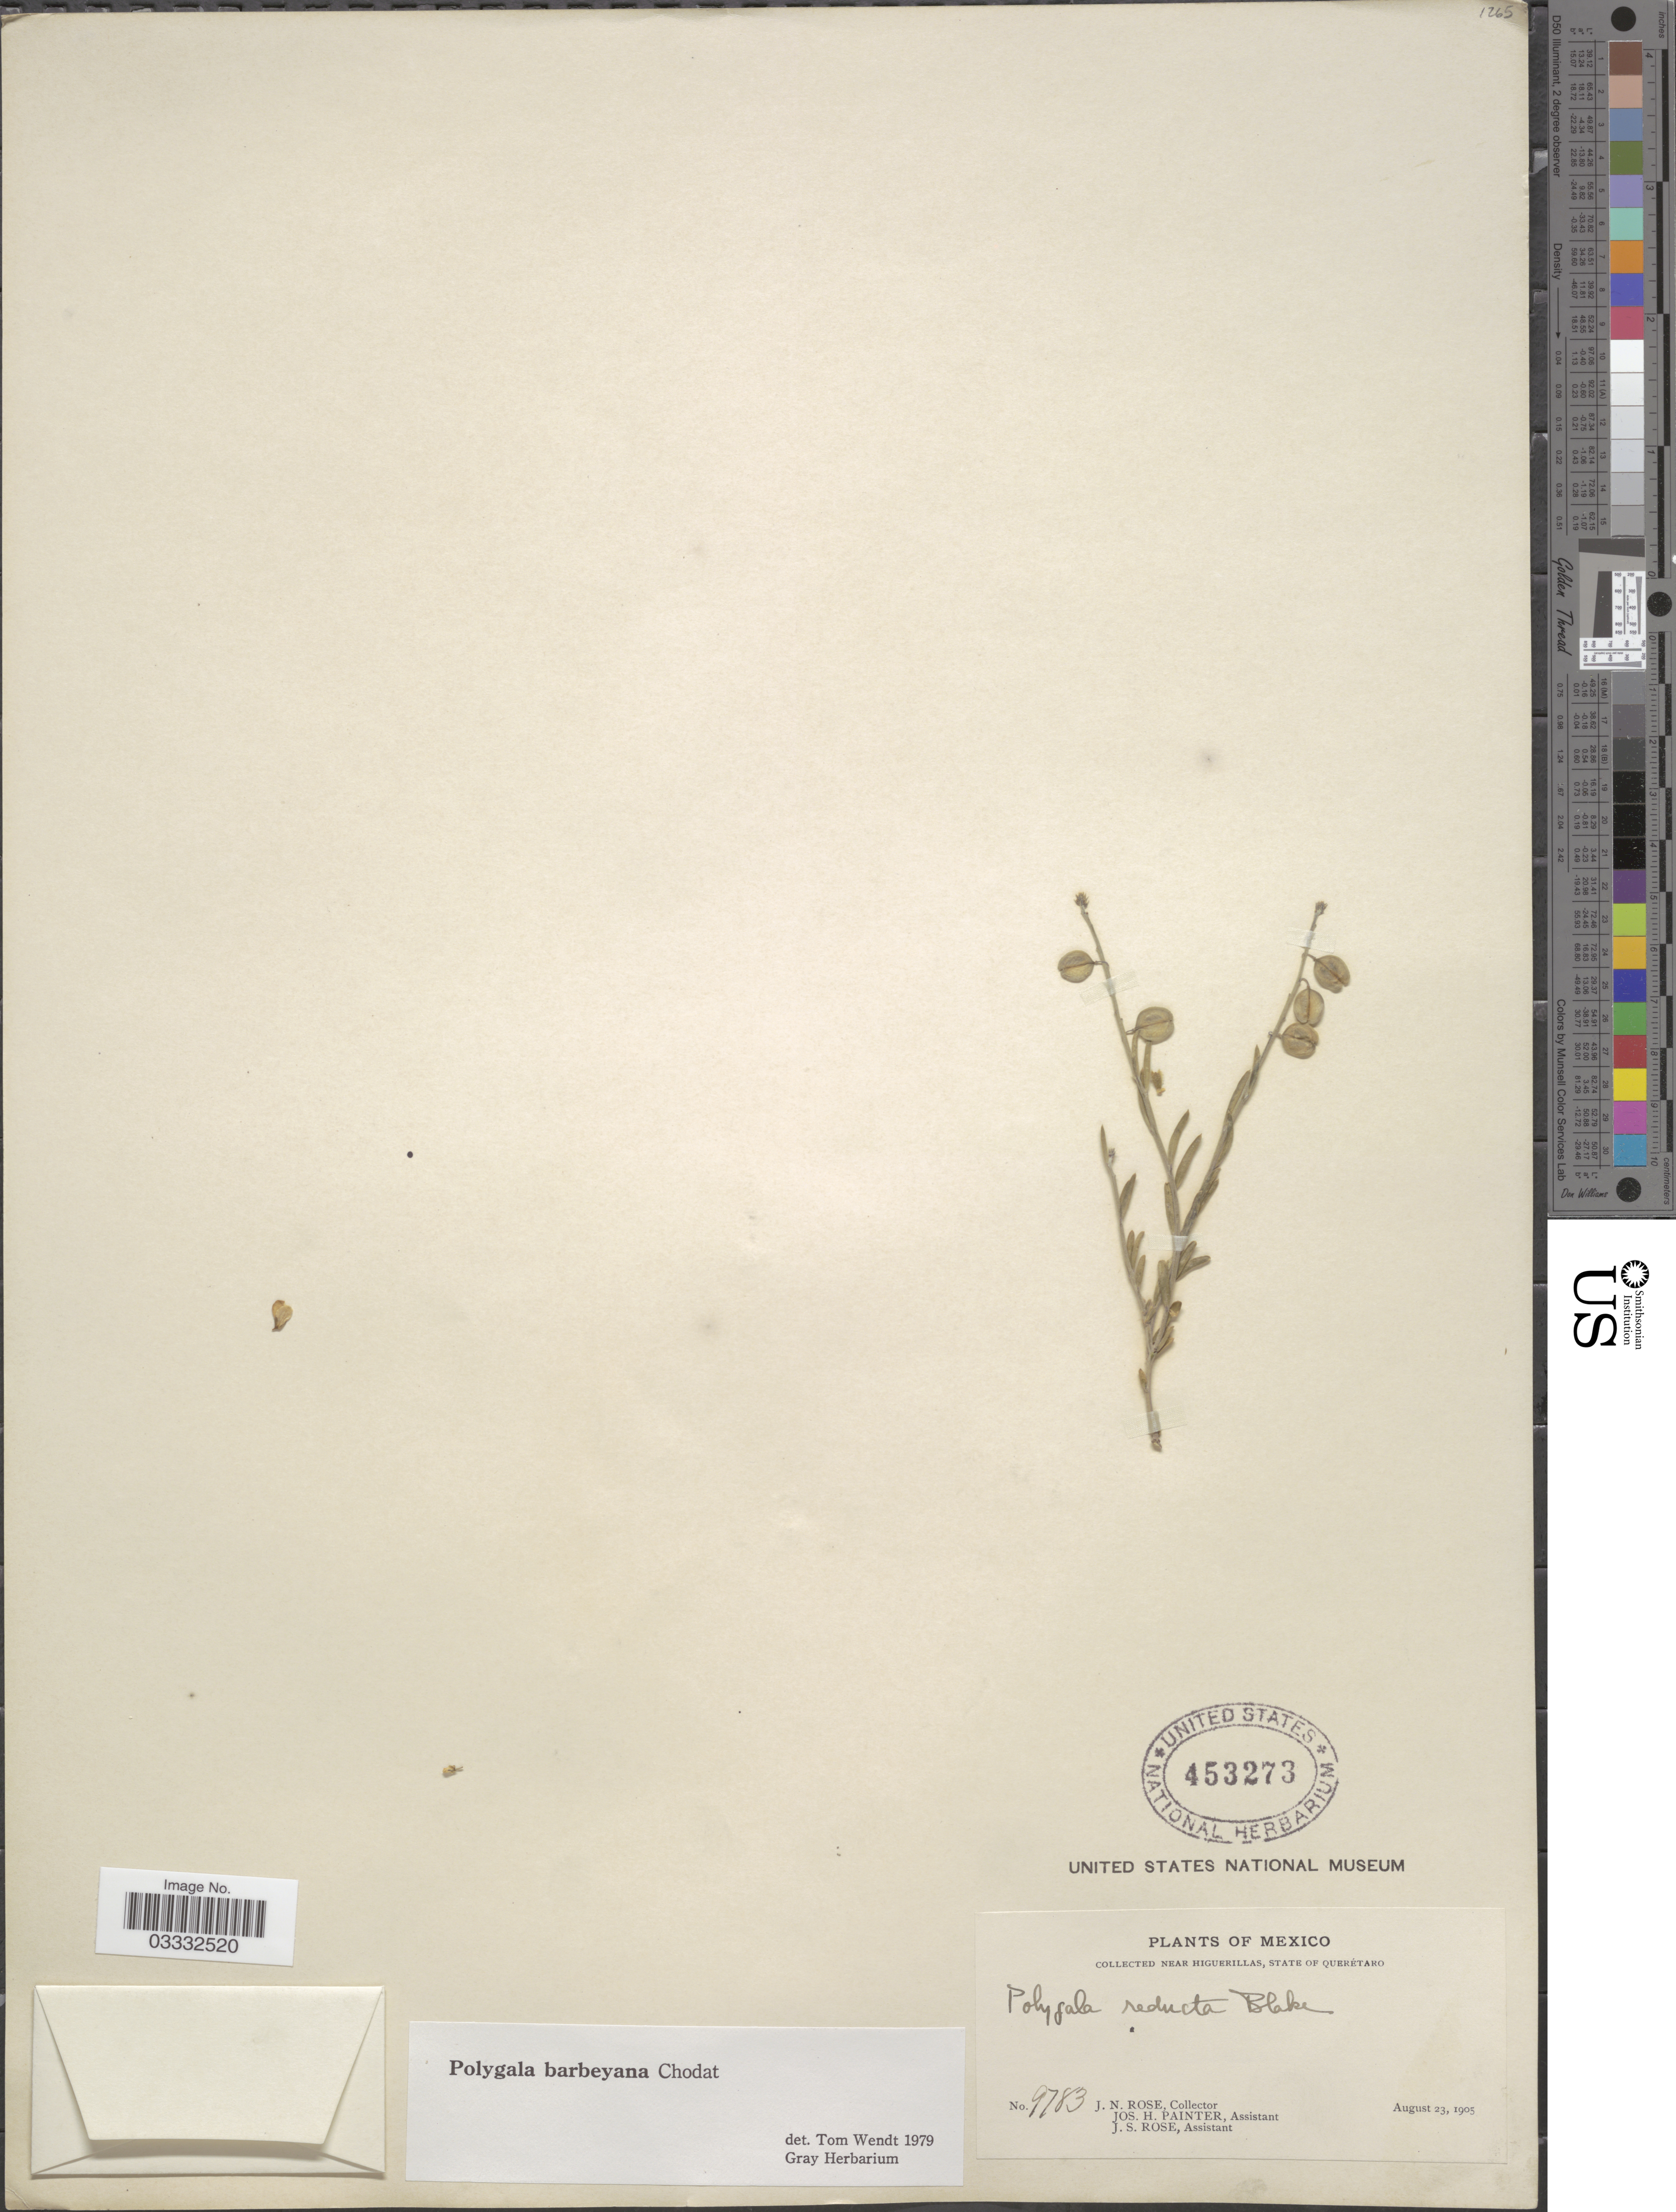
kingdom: Plantae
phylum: Tracheophyta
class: Magnoliopsida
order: Fabales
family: Polygalaceae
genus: Hebecarpa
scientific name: Hebecarpa barbeyana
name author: (Chodat) J.R. Abbott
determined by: Strong, Mark T., (BOT), Smithsonian Institution - National Museum of Natural History (UNITED STATES)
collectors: J. N. Rose, J. H. Painter & J. S. Rose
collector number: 9783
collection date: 1905-08-23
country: Mexico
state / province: Querétaro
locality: Near Higuerillas.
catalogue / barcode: US 453273